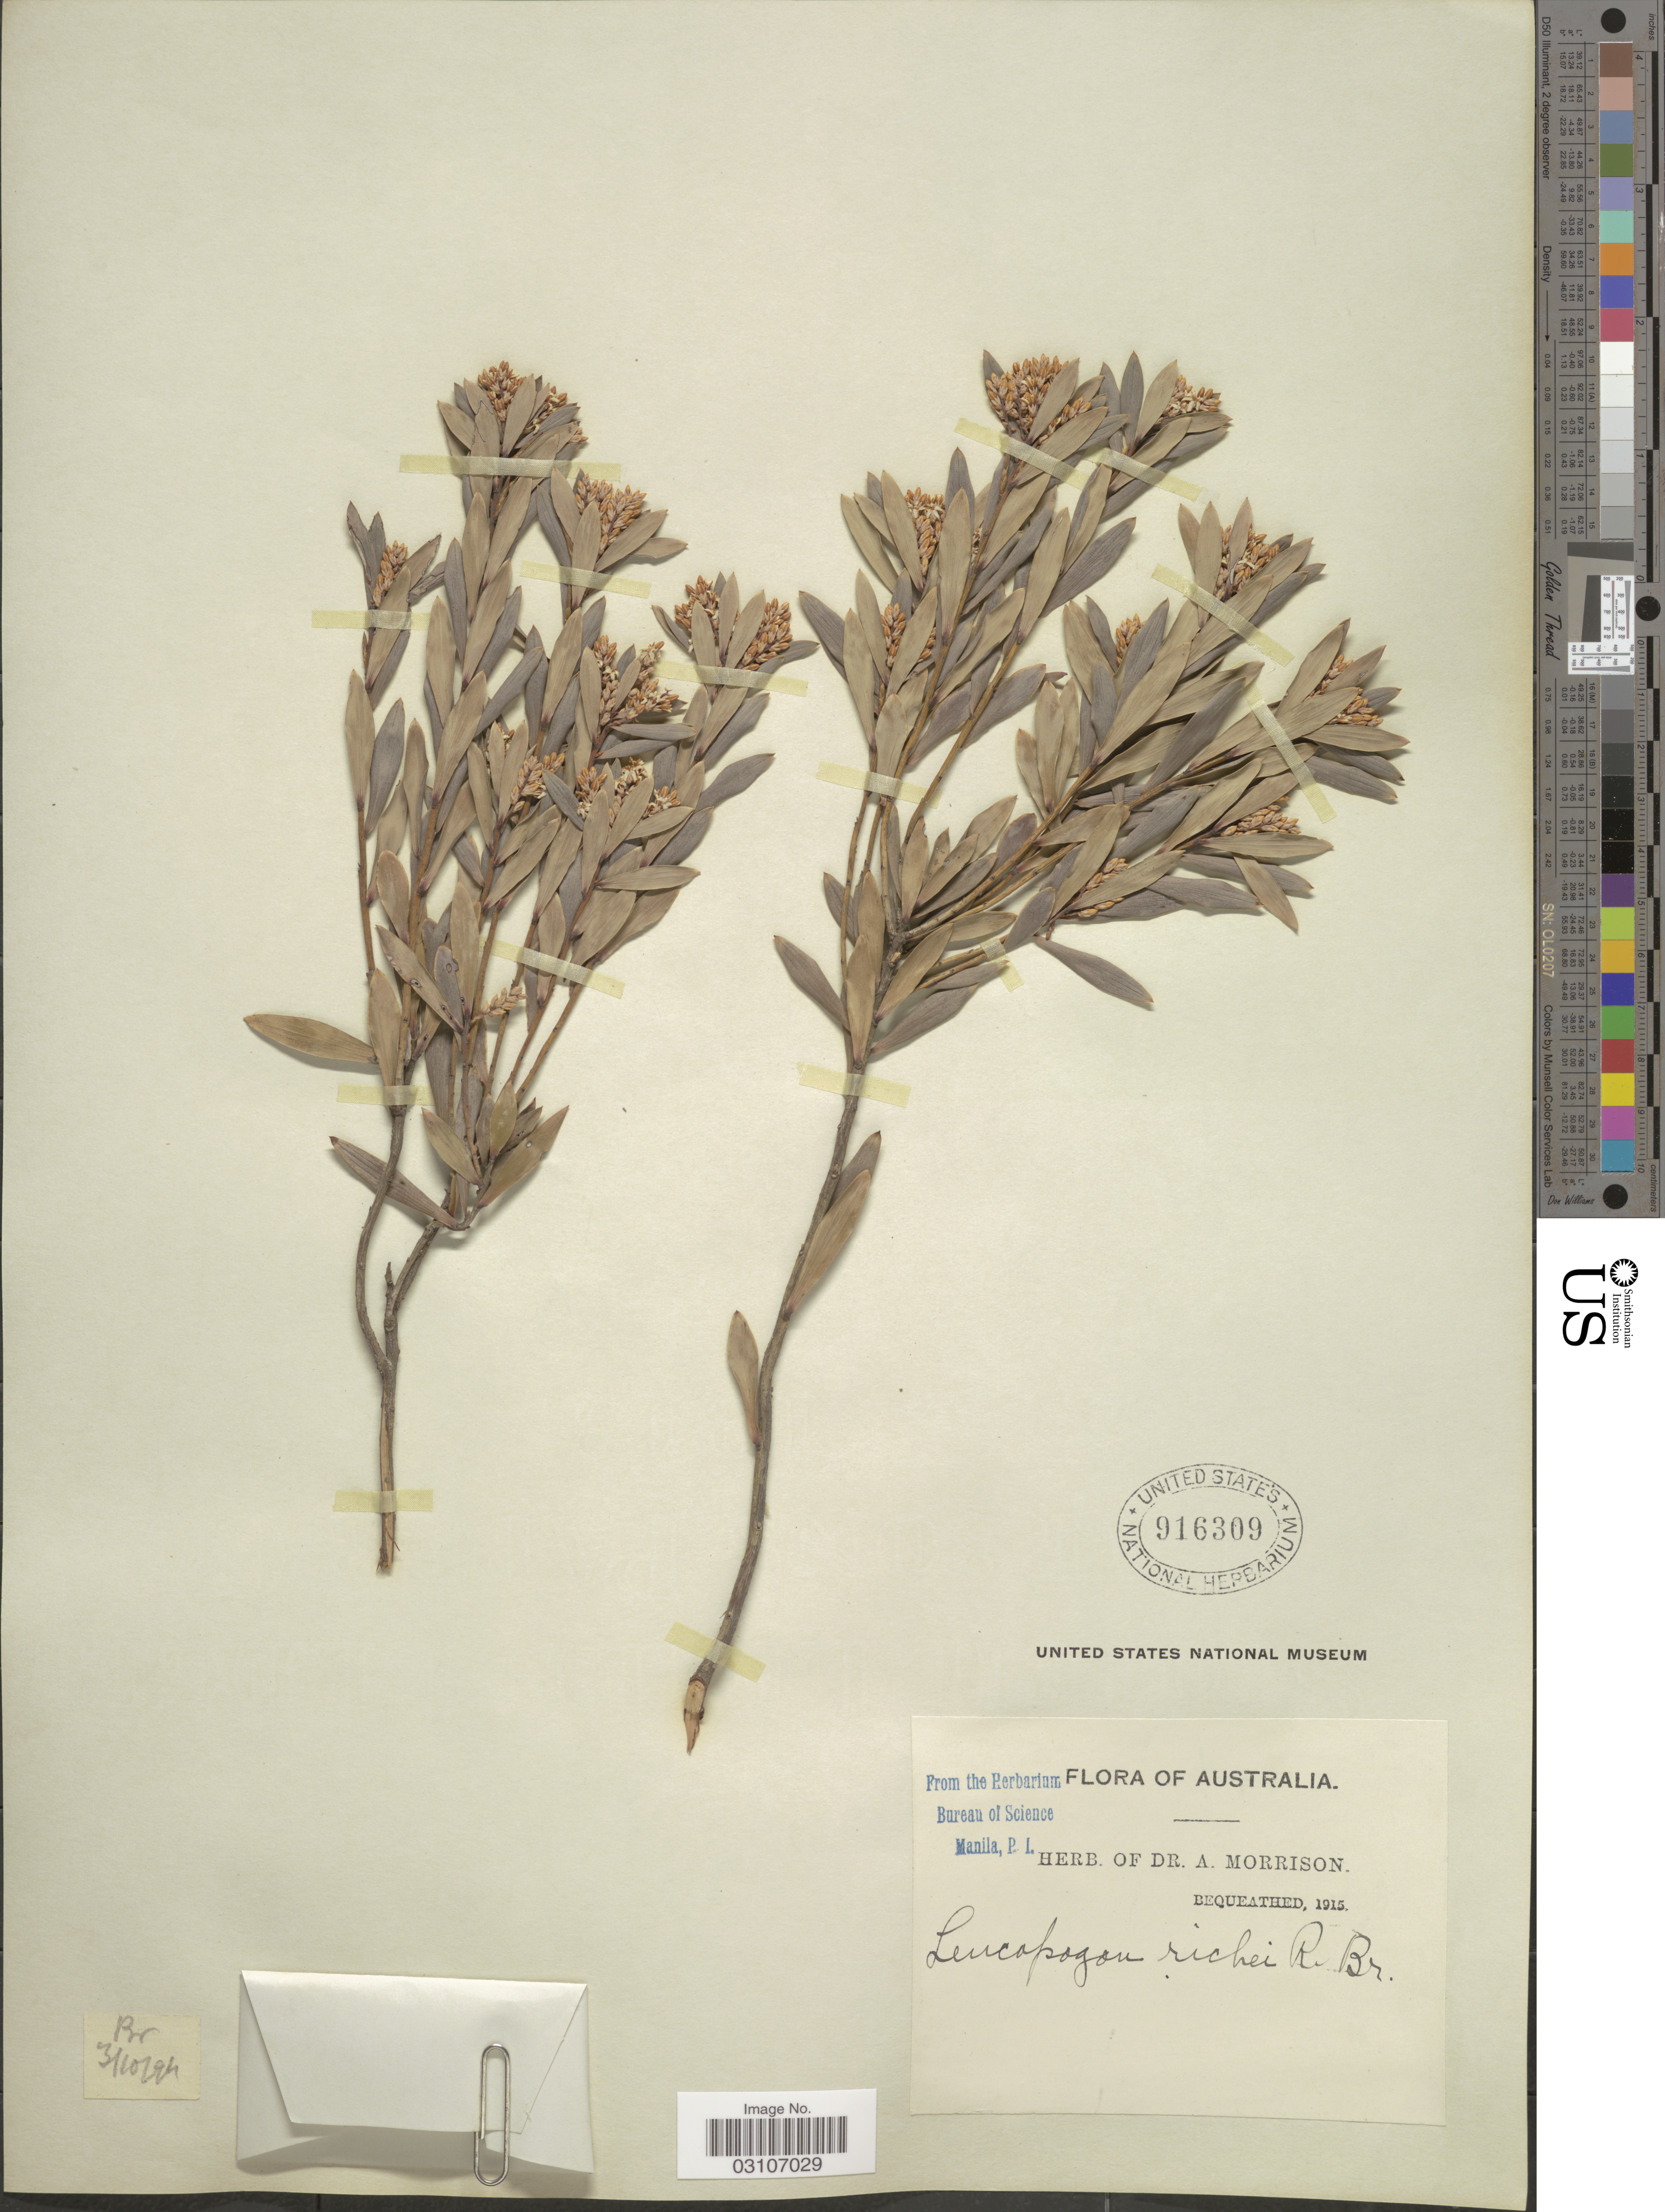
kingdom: Plantae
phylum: Tracheophyta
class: Magnoliopsida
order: Ericales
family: Ericaceae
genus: Leucopogon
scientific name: Leucopogon richei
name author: R. Br.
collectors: ex herb. Dr. A. Morrison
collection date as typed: Transcribed d/m/y: 3/10/94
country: Australia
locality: Br.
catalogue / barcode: US 916309